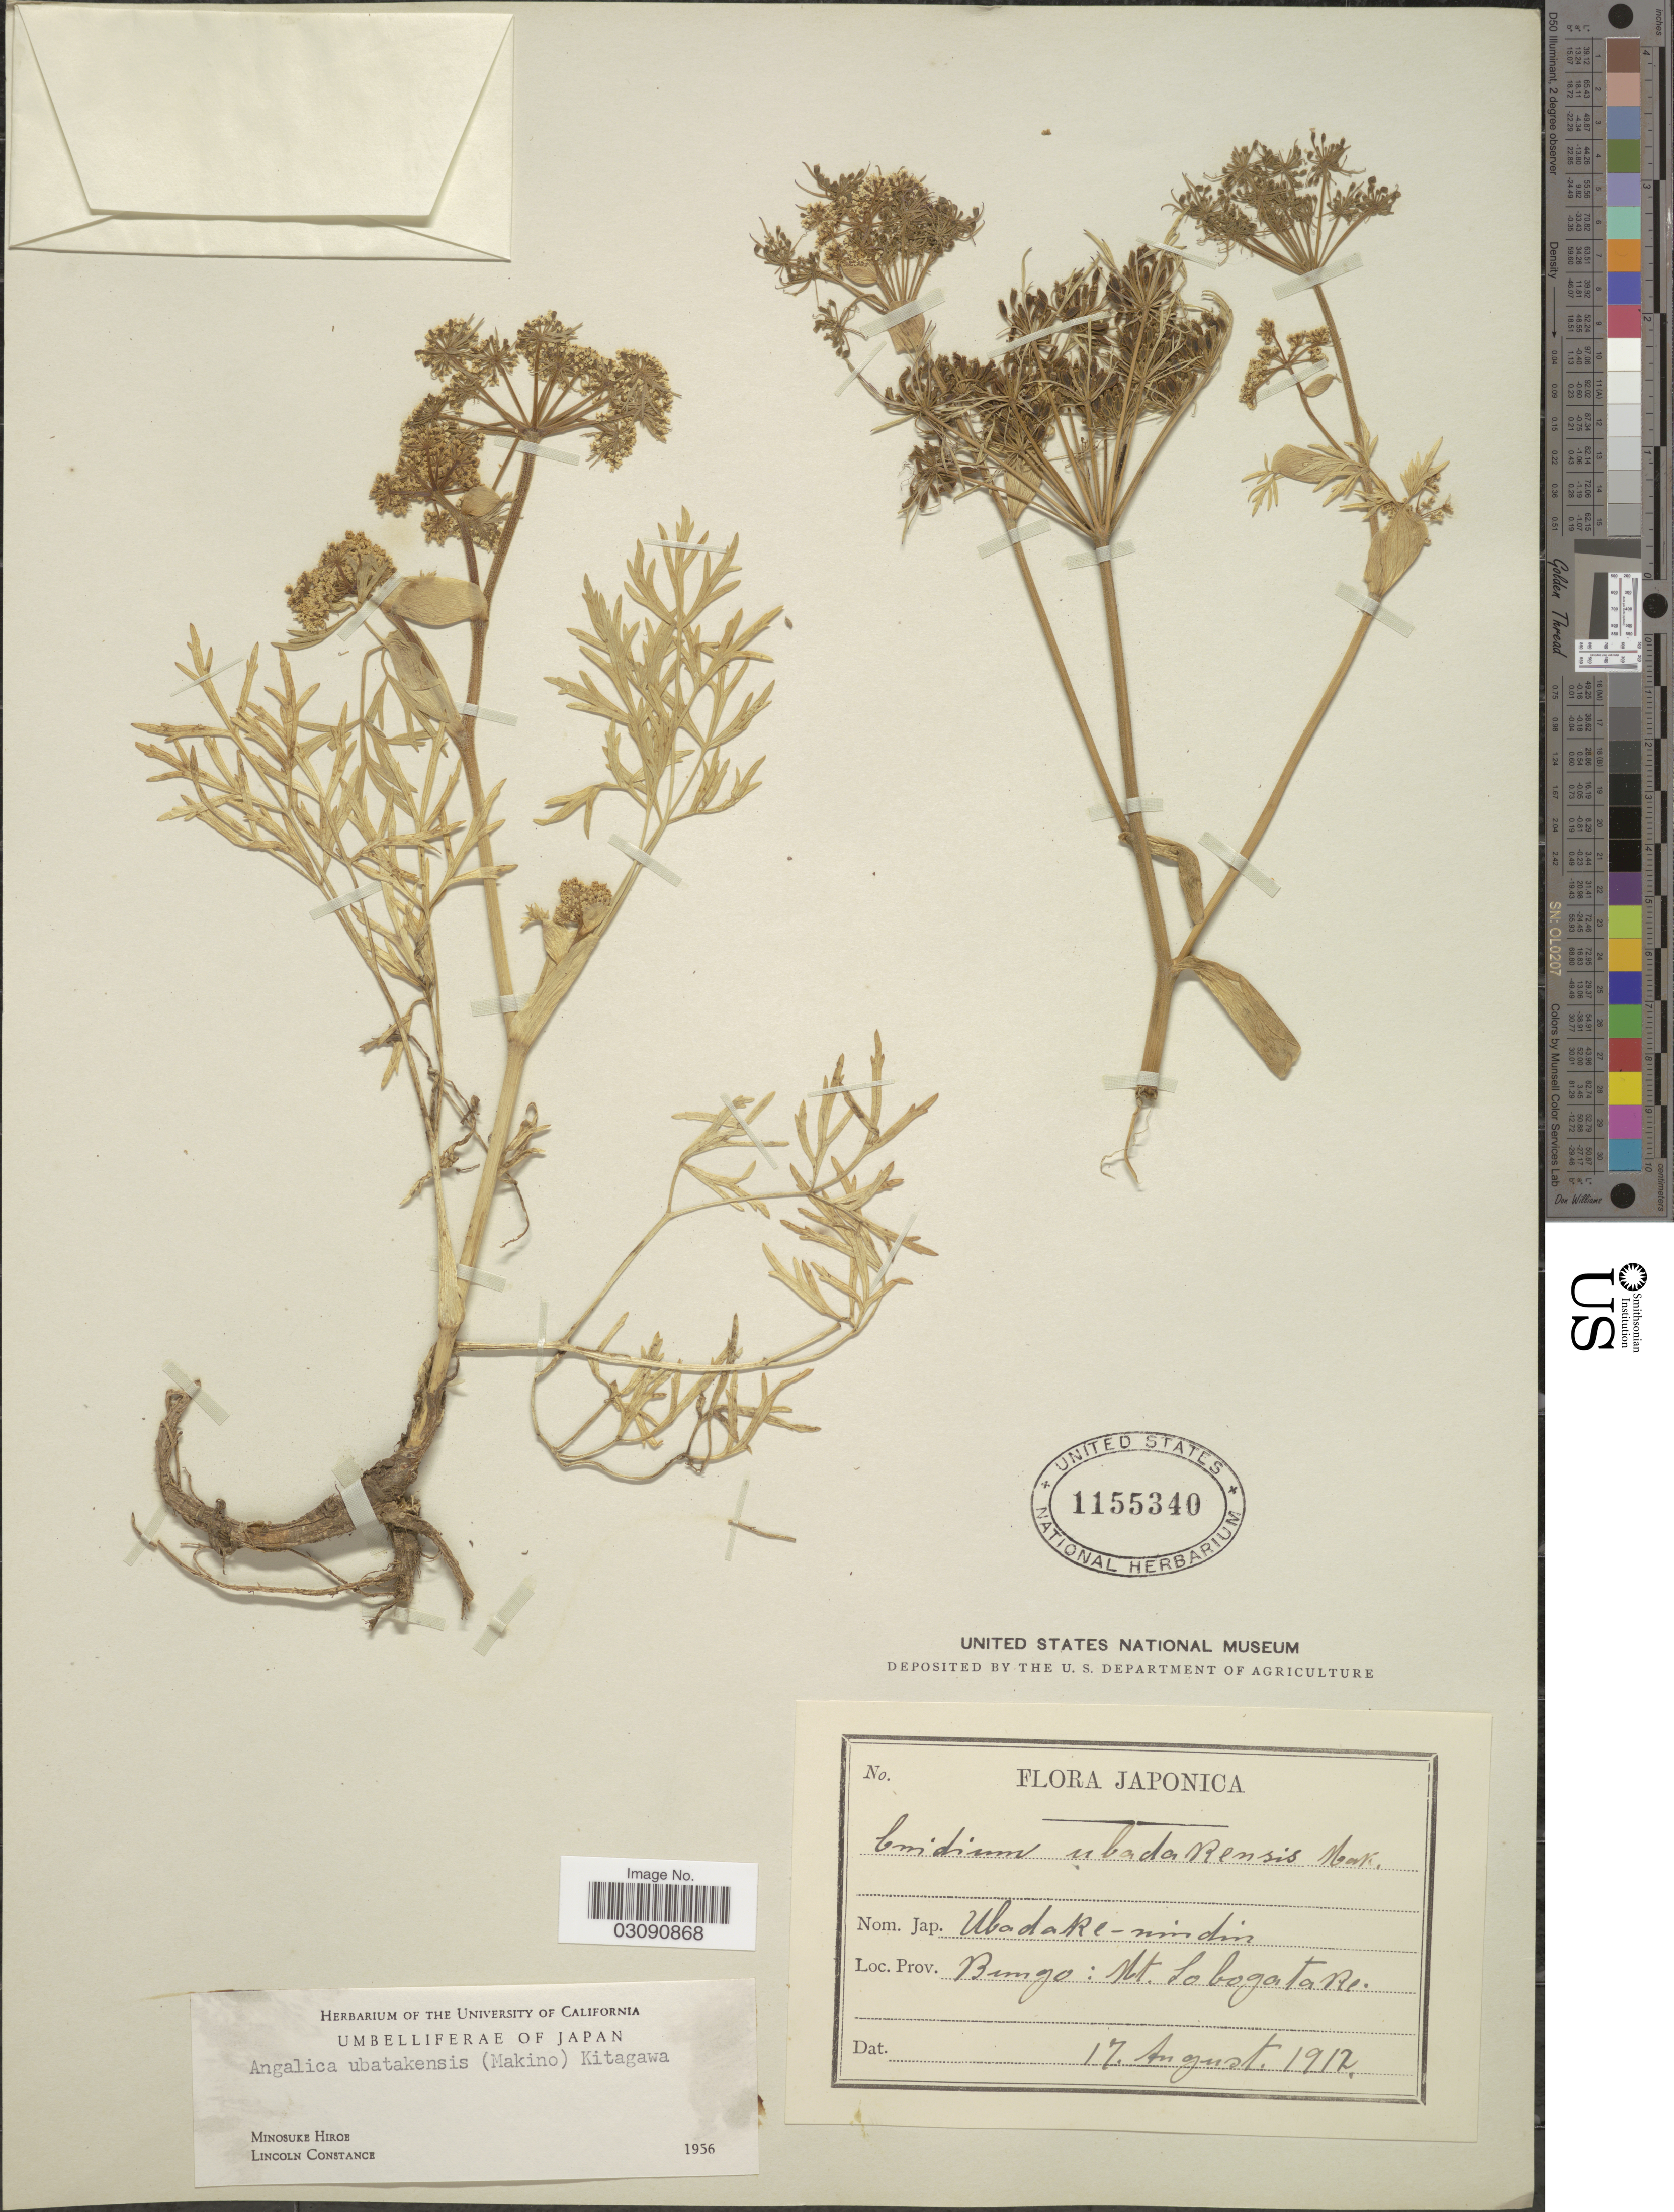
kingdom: Plantae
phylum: Tracheophyta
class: Magnoliopsida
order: Apiales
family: Apiaceae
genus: Angelica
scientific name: Angelica ubatakensis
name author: (Makino) Kitag.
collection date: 1912-08-17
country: Japan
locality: Bungo: Mt. Sobogatake.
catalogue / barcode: US 1155340